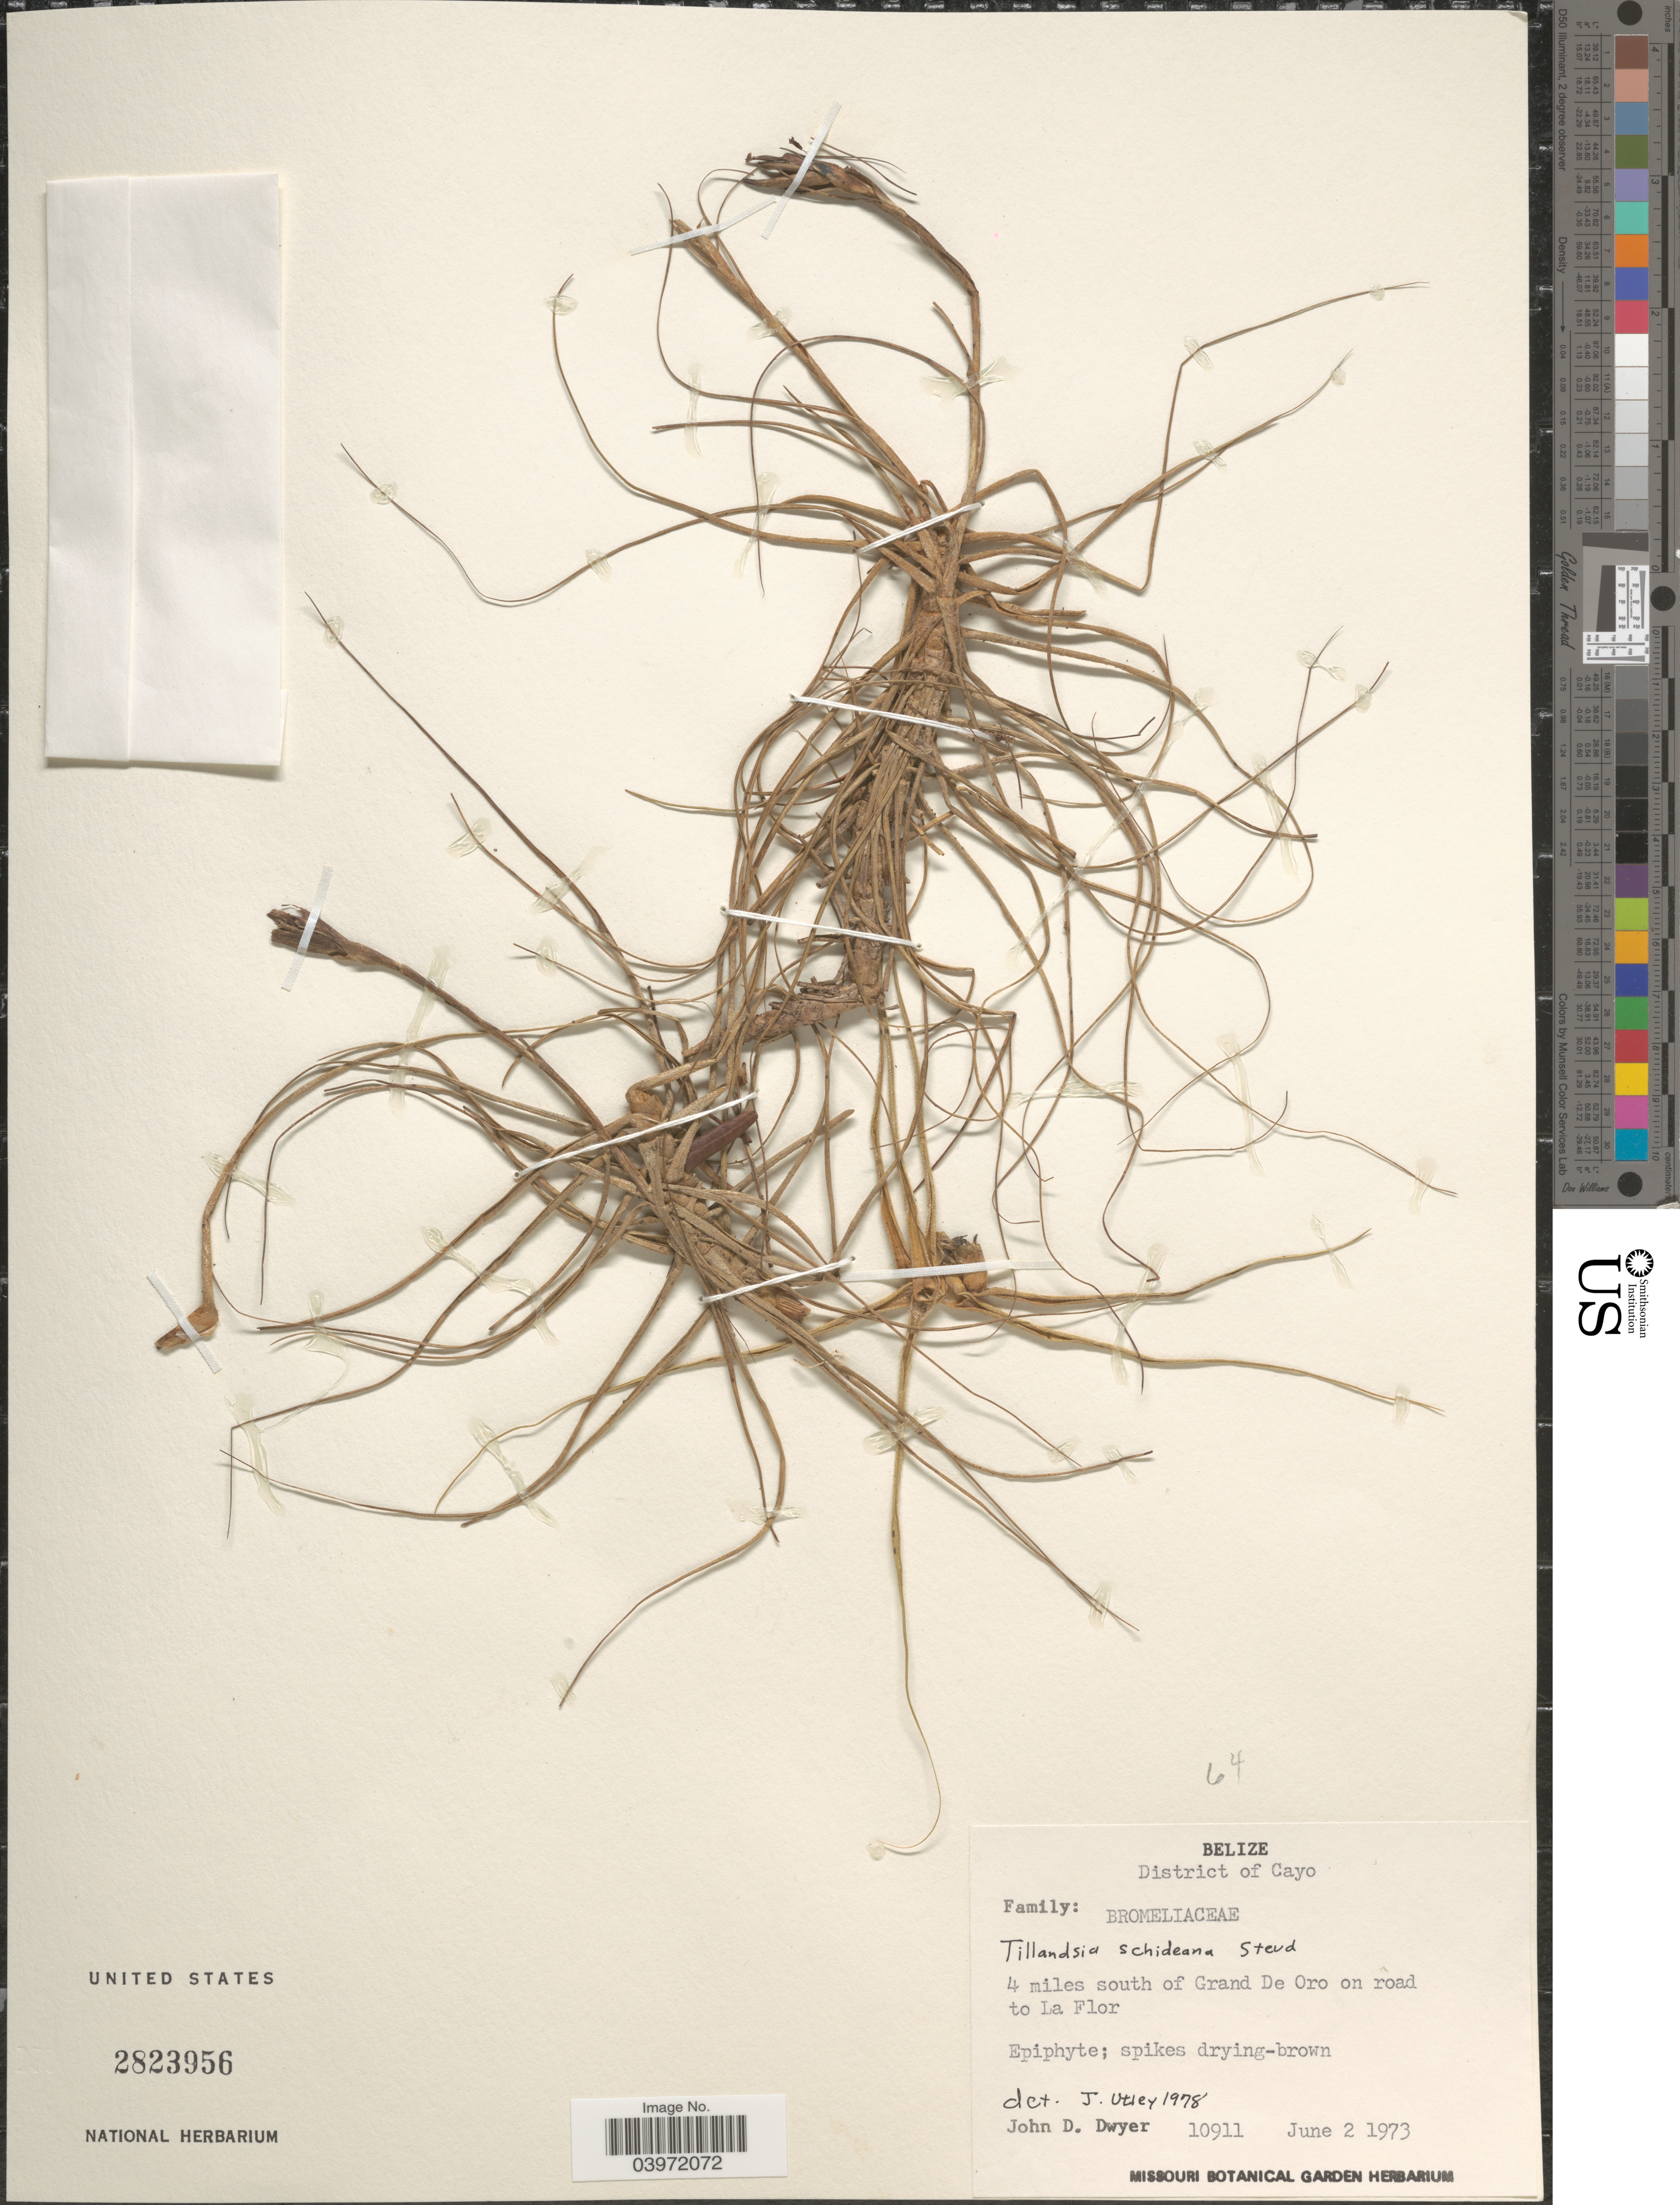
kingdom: Plantae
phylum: Tracheophyta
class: Liliopsida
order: Poales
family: Bromeliaceae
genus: Tillandsia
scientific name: Tillandsia schiedeana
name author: Steud.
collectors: J. D. Dwyer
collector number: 10911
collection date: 1973-06-02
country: Belize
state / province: Cayo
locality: District of Cayo. 4 miles south of Grand De Oro on road to La Flor.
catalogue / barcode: US 2823956